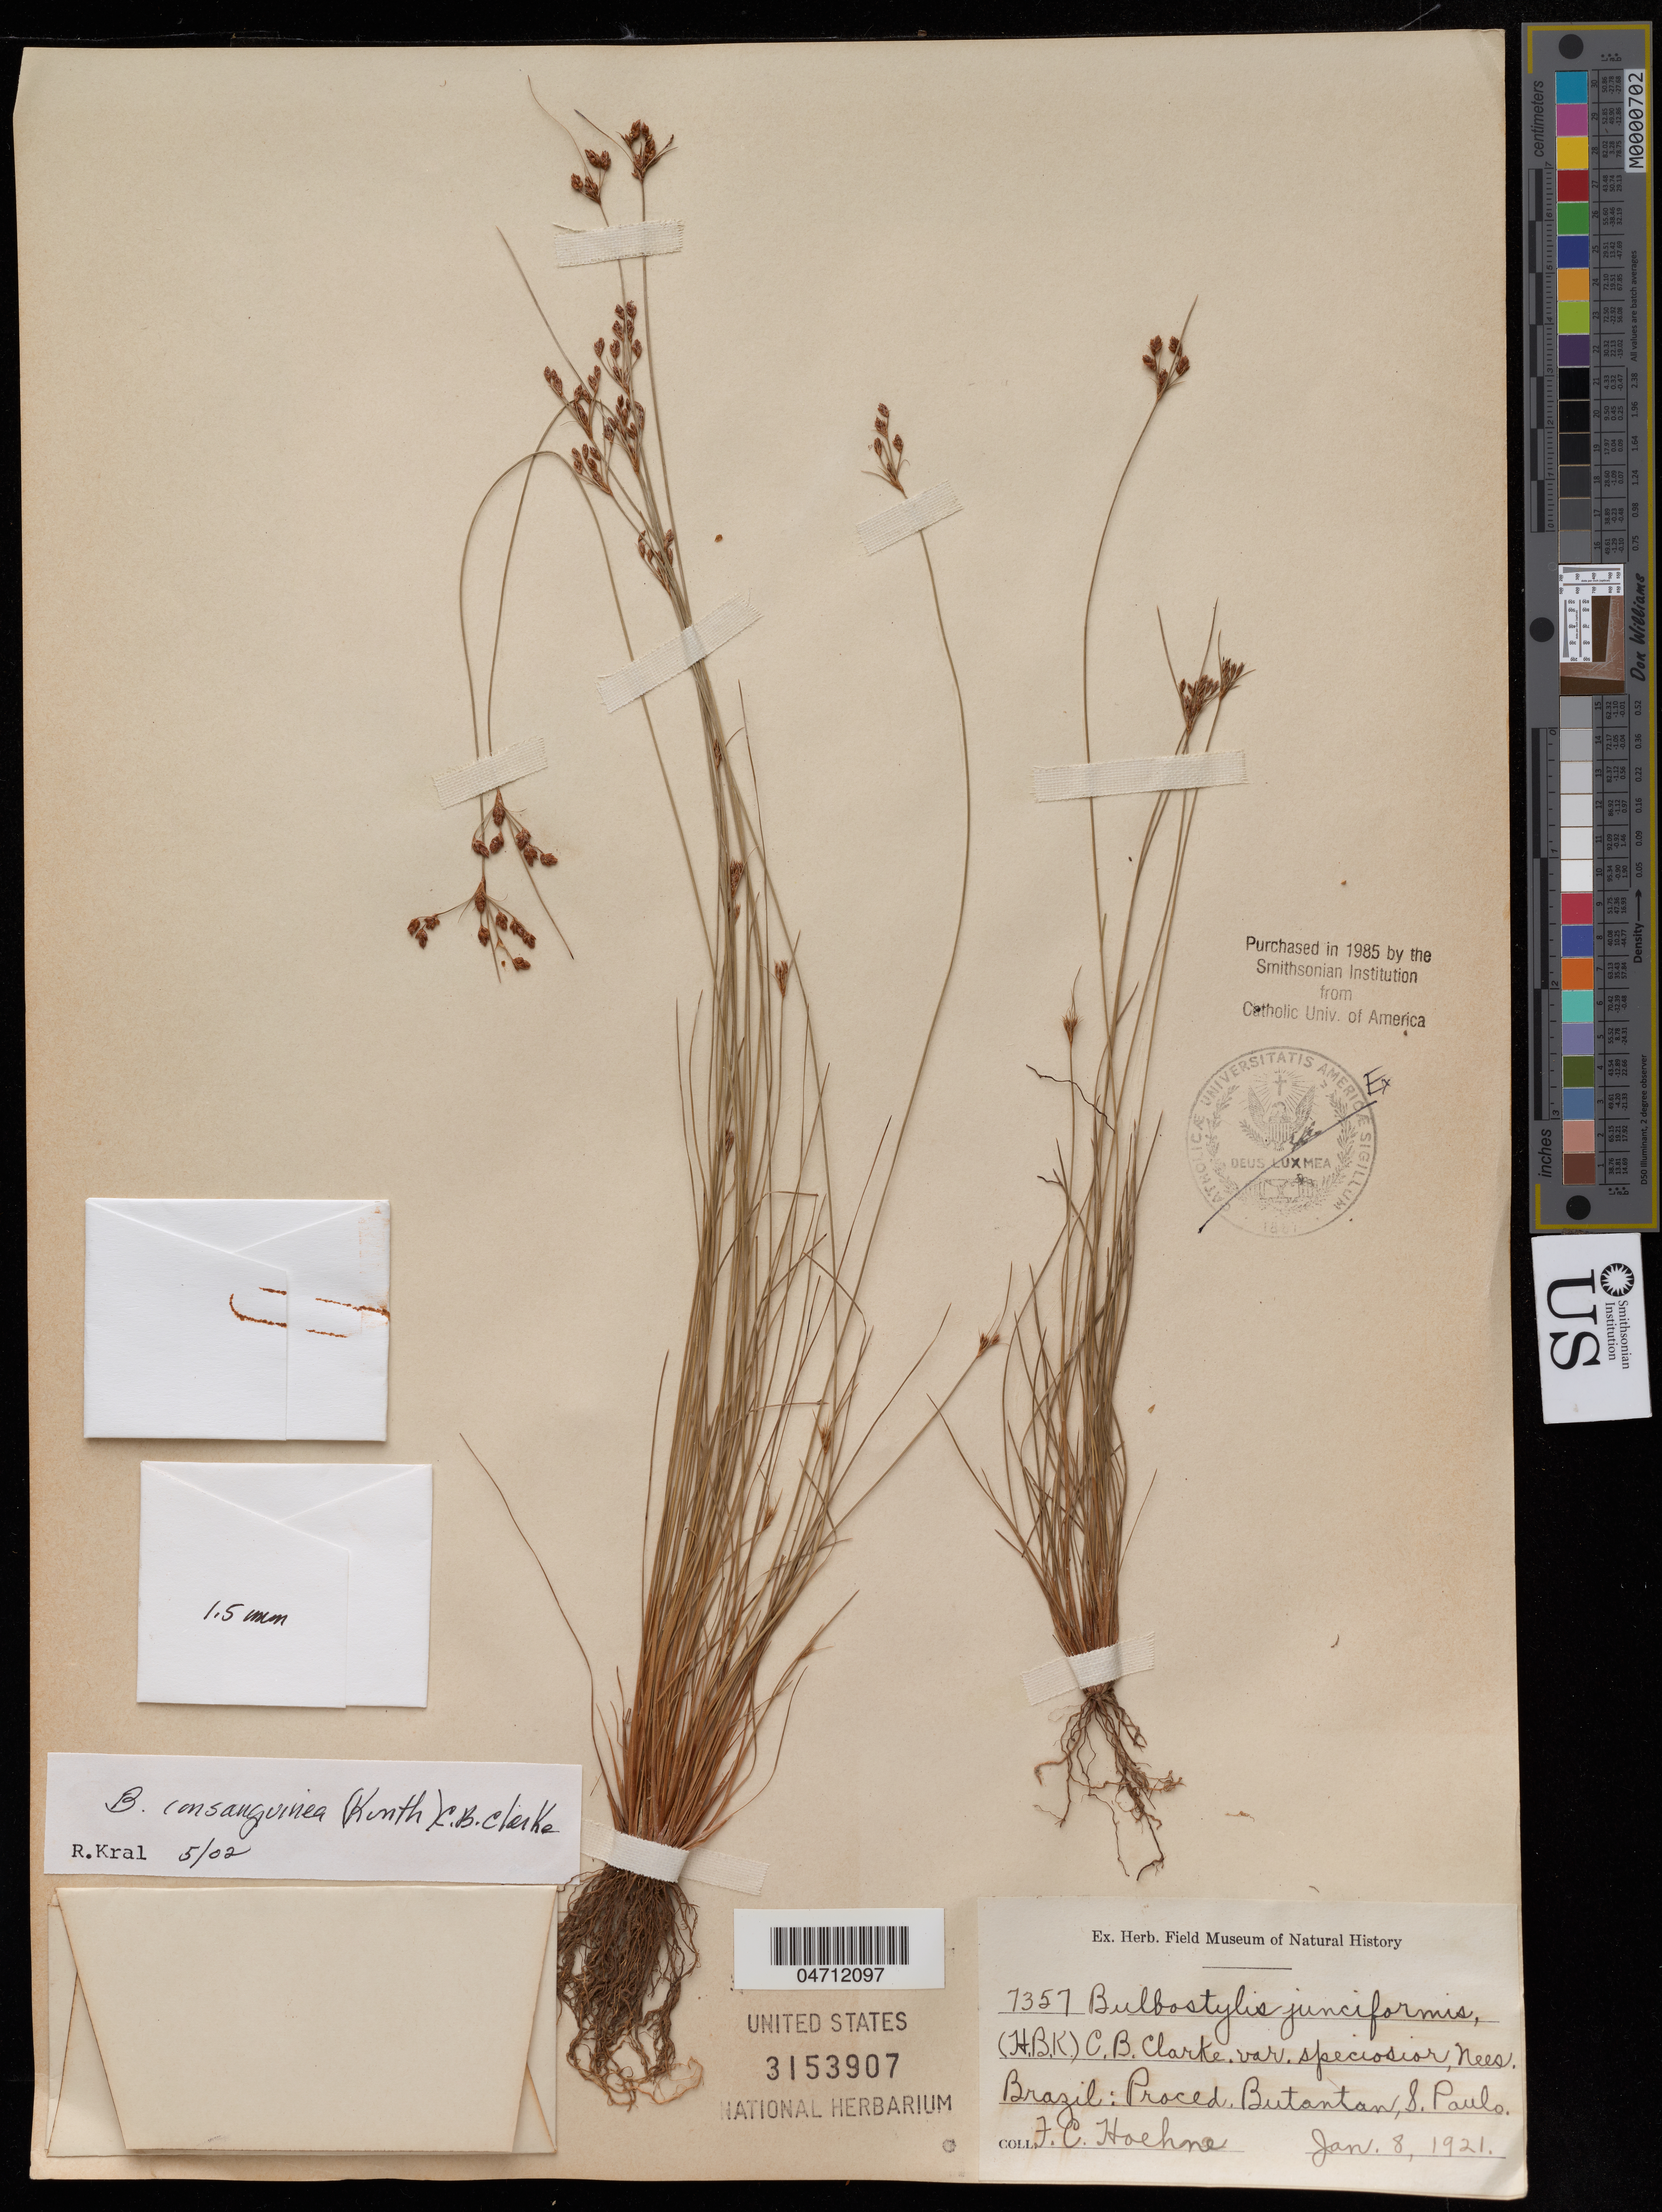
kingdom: Plantae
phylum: Tracheophyta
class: Liliopsida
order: Poales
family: Cyperaceae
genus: Bulbostylis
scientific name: Bulbostylis consanguinea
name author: Nees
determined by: Kral, R.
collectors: F. C. Hoehne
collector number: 7357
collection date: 1921-01-08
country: Brazil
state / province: São Paulo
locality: Butantan, S. Paulo, Terreno cult.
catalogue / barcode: US 3153907